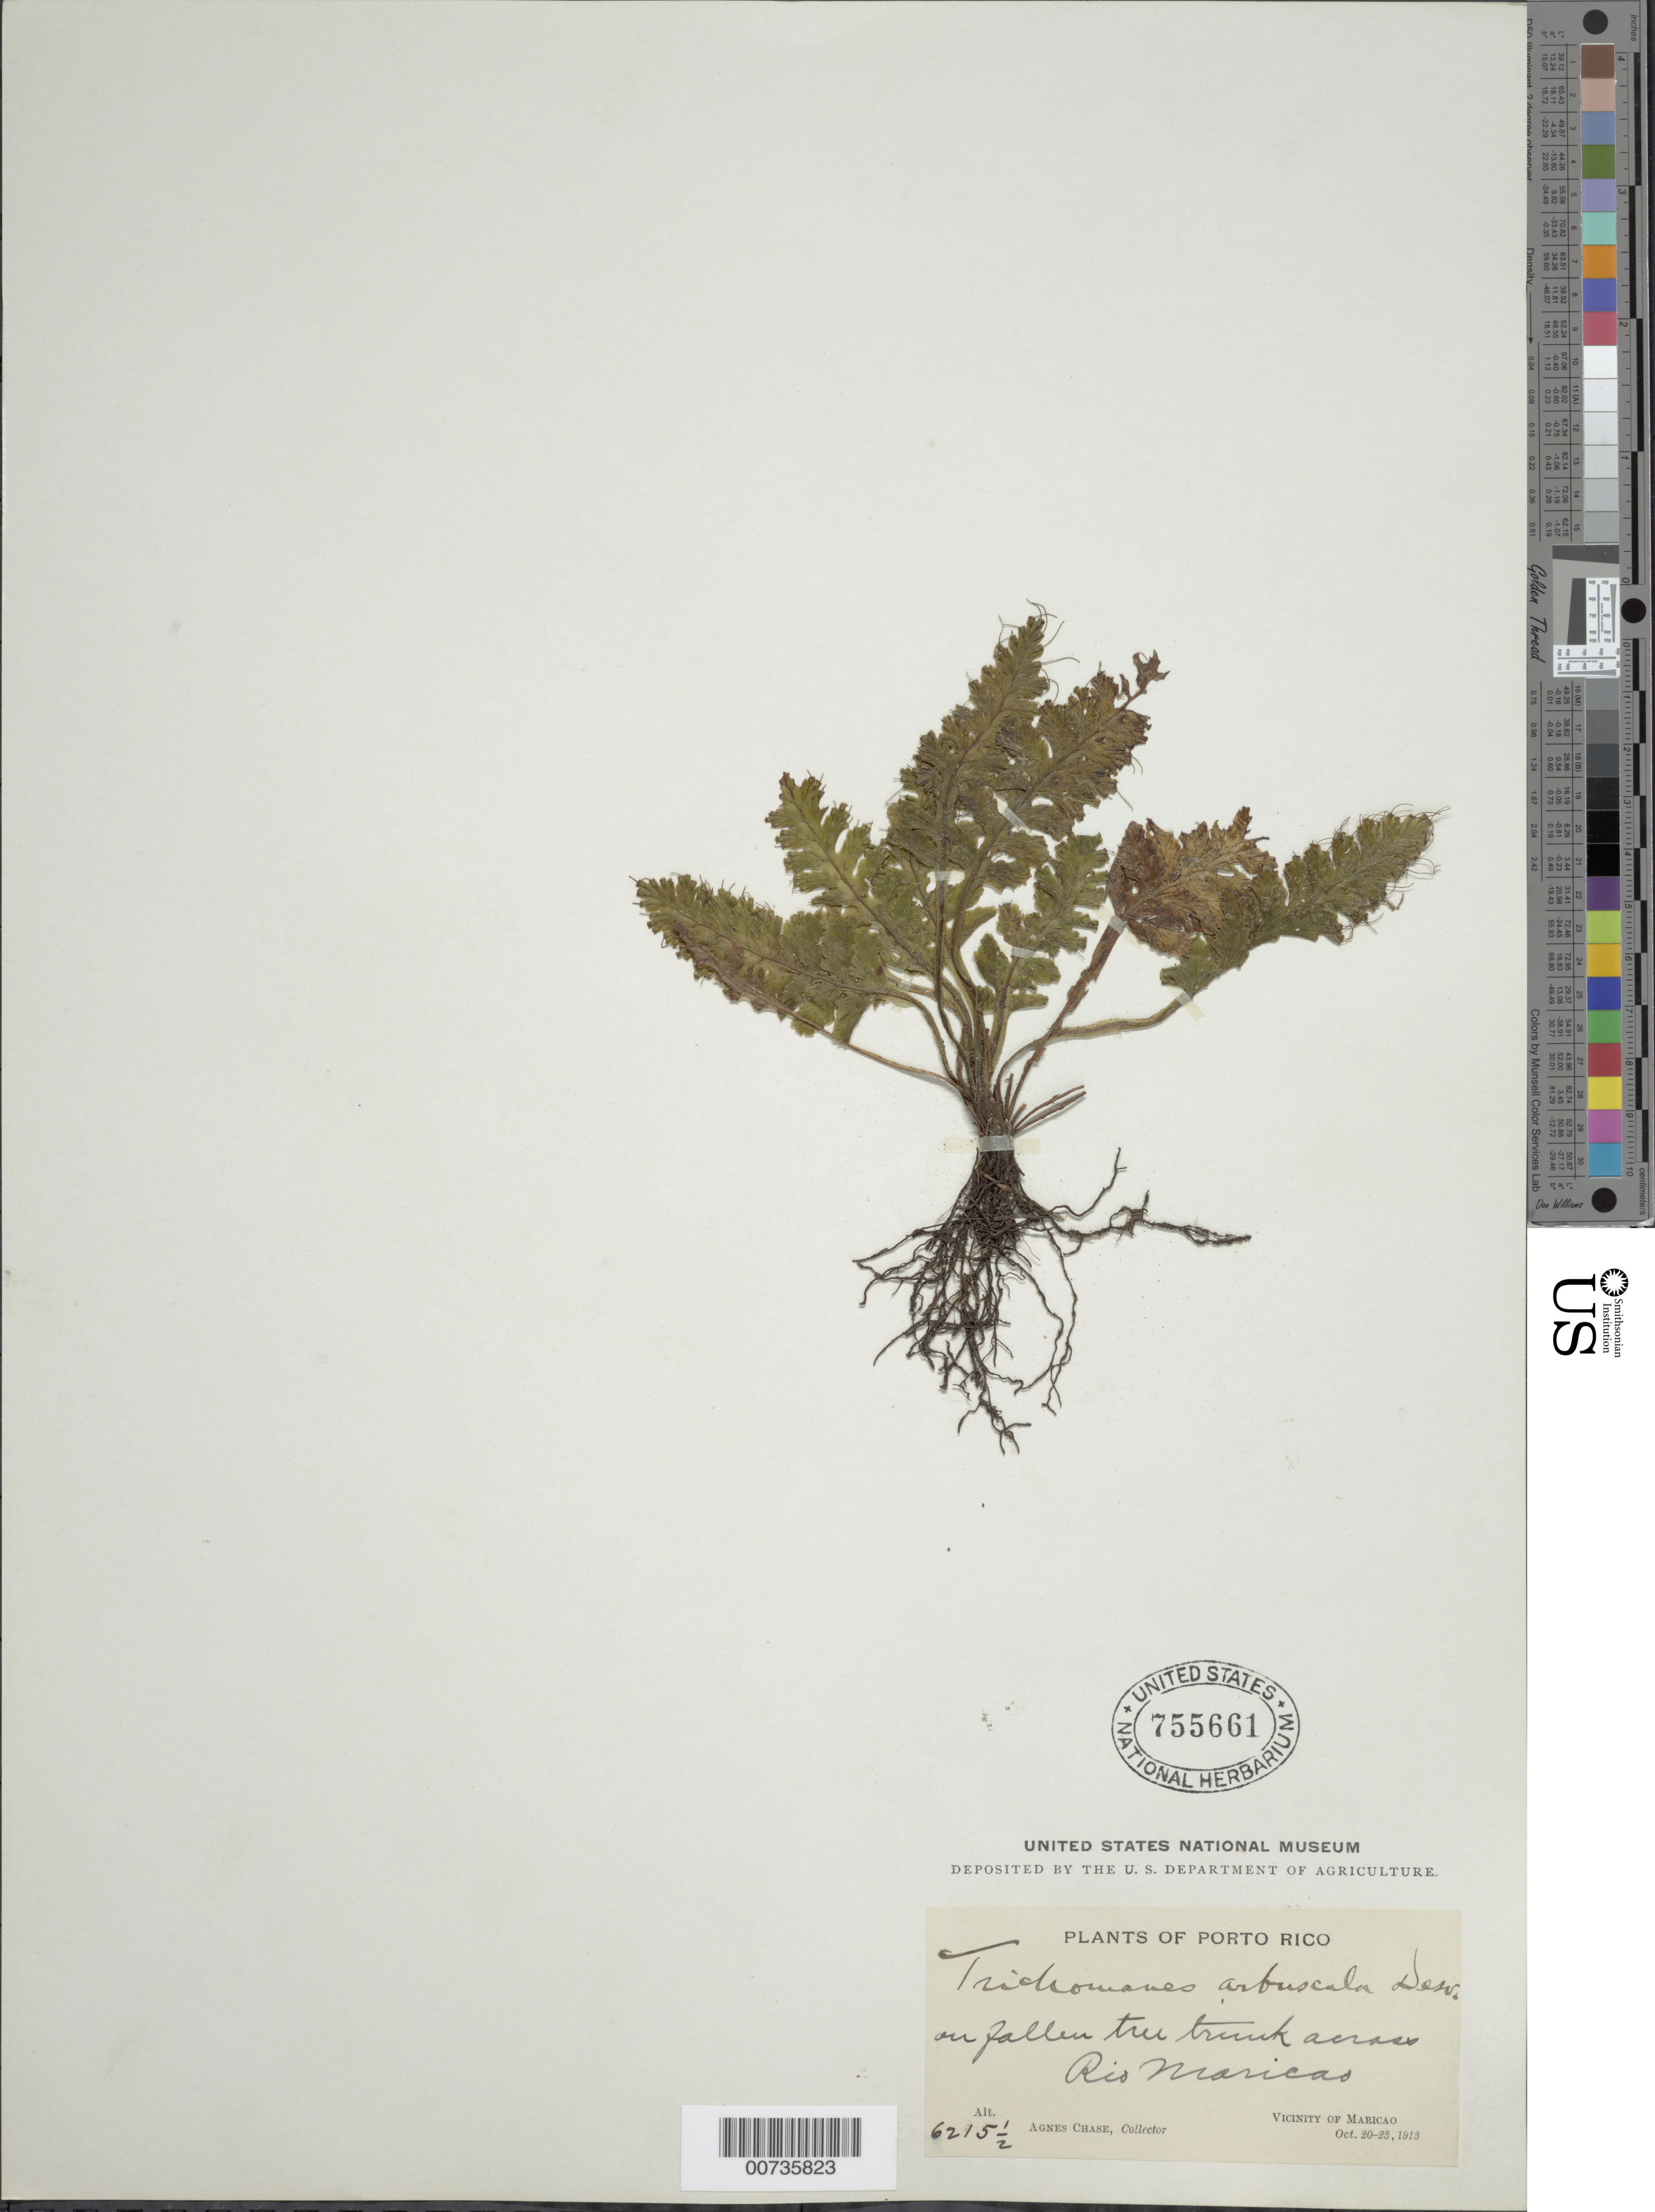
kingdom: Plantae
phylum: Tracheophyta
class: Polypodiopsida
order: Hymenophyllales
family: Hymenophyllaceae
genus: Trichomanes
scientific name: Trichomanes holopterum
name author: Kunze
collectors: A. Chase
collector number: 6215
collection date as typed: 20 Oct 1913 to 23 Oct 1913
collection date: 1913-10-20/1913-10-23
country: Puerto Rico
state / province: Maricao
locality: Rio de Maricao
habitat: On fallen tree trunk across Rio Maricao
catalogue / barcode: US 755661